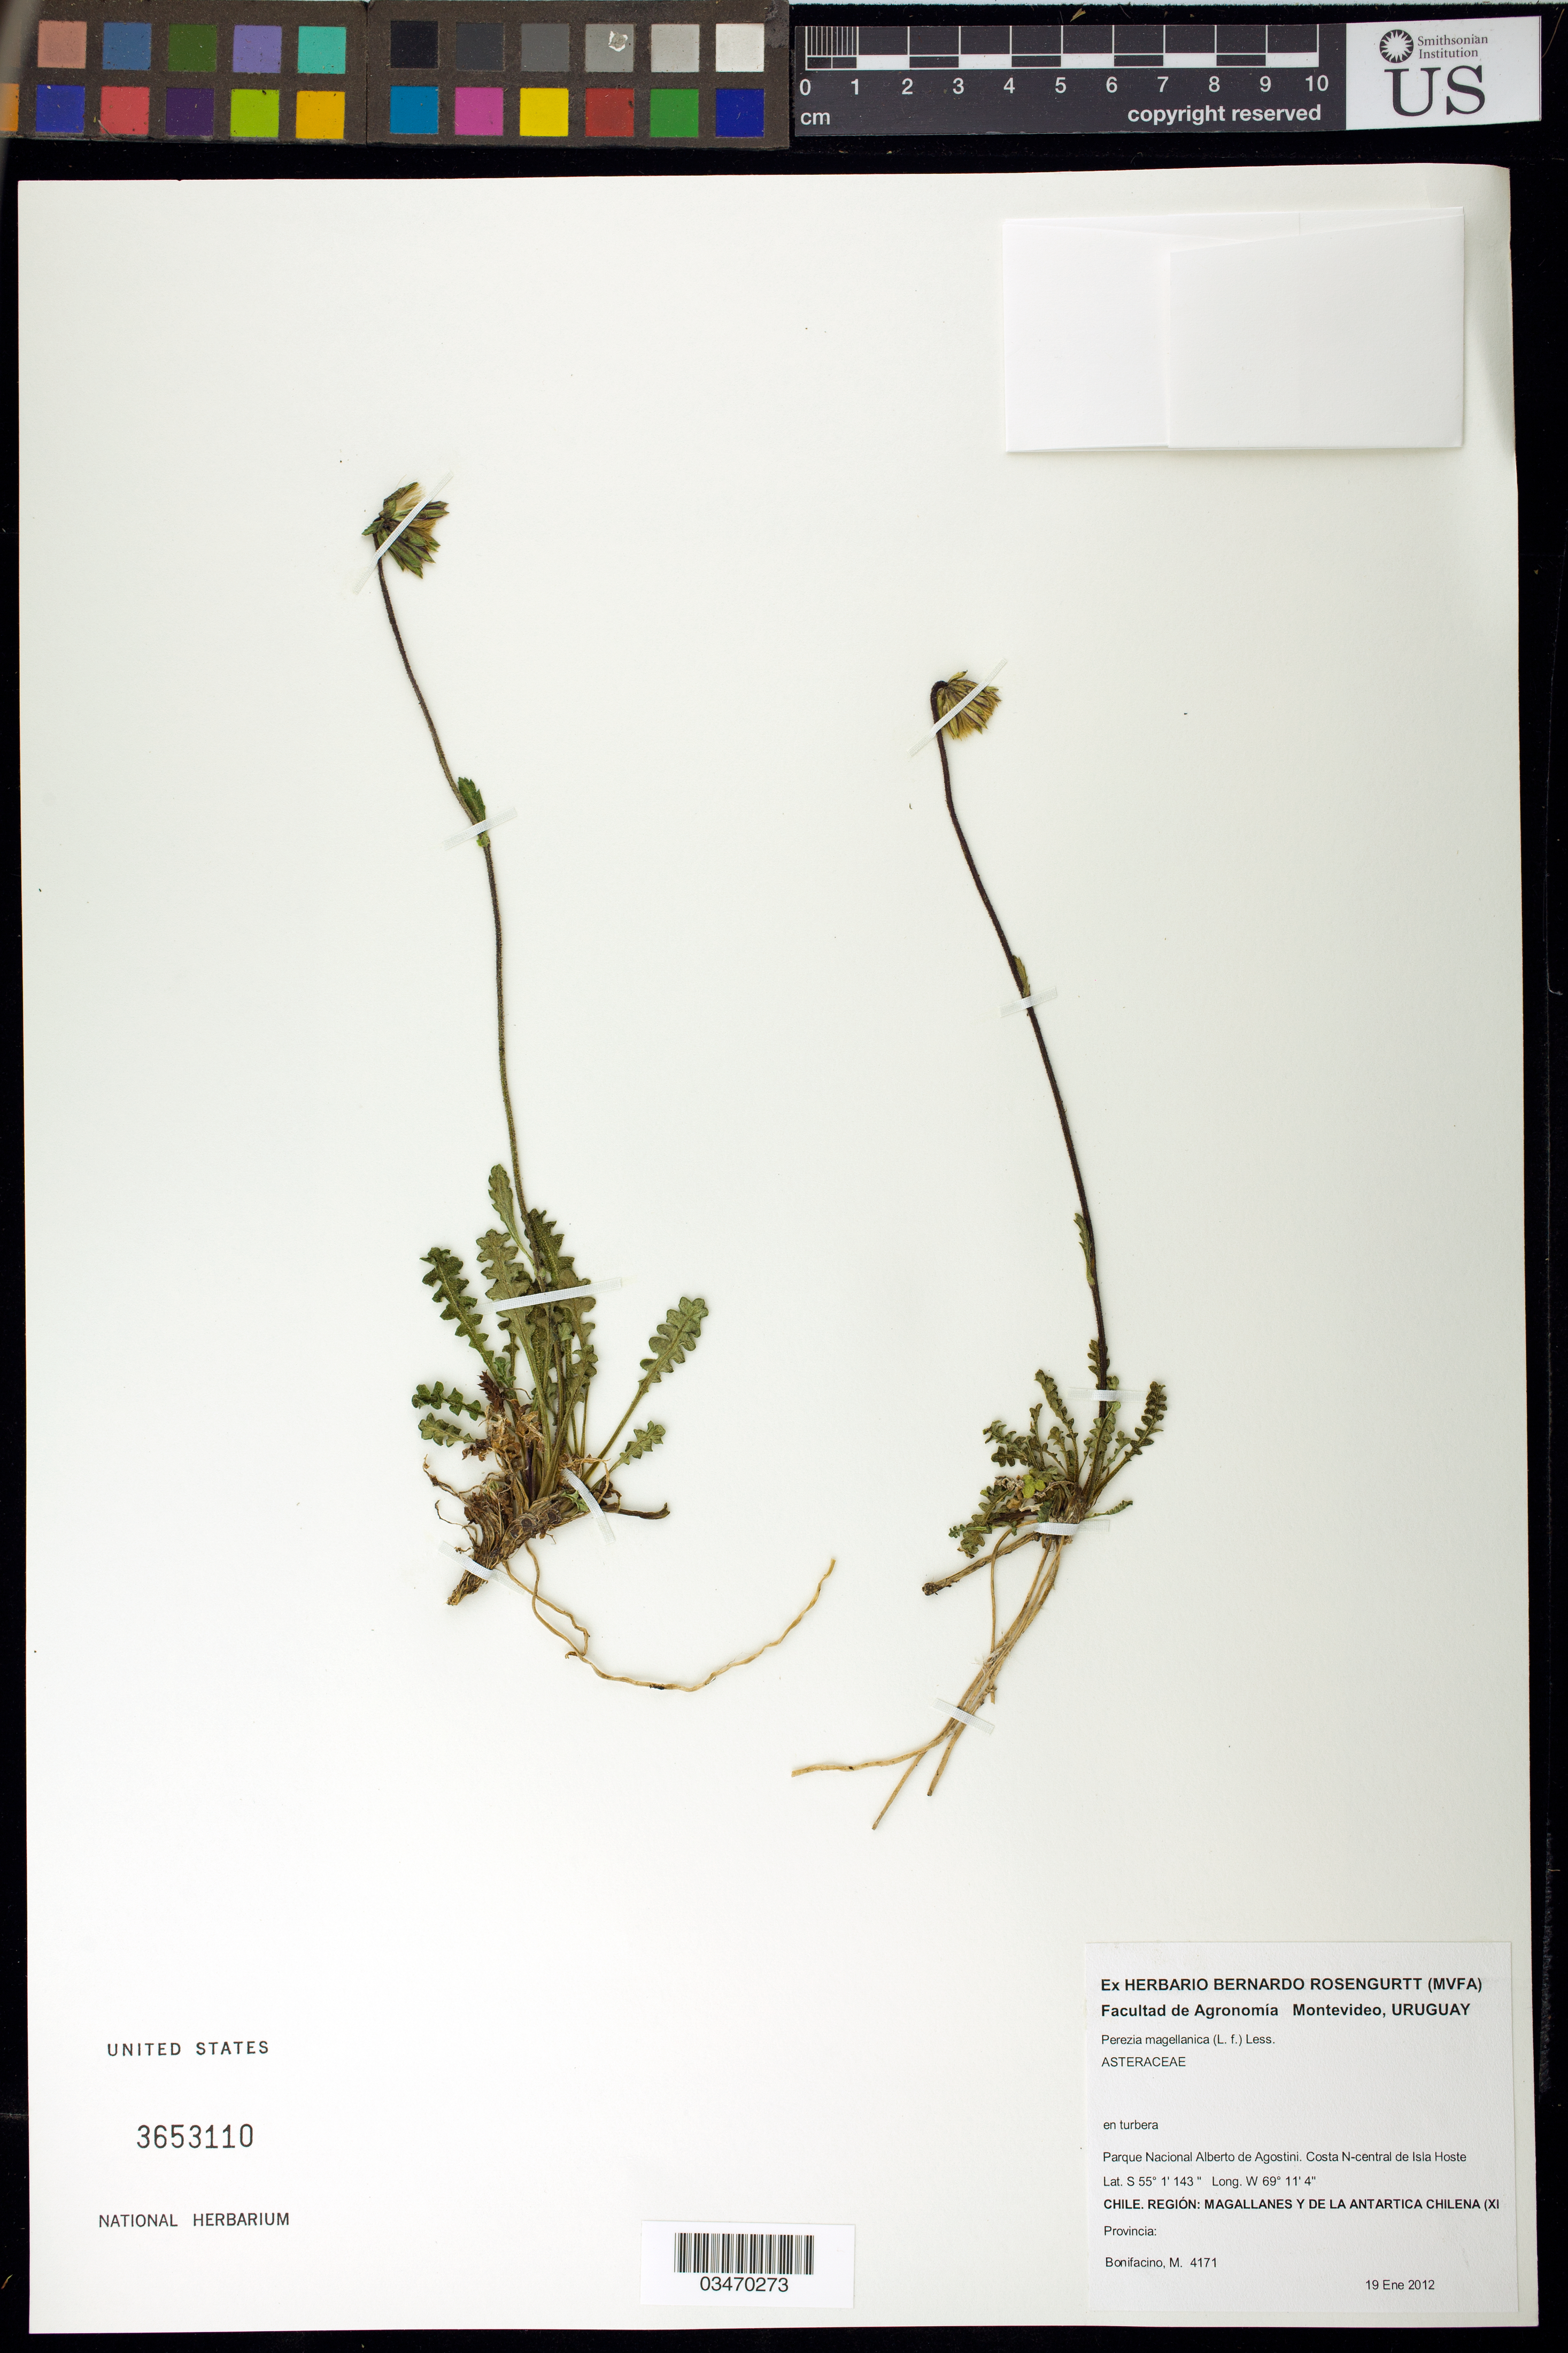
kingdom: Plantae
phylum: Tracheophyta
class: Magnoliopsida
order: Asterales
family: Asteraceae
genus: Perezia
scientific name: Perezia magellanica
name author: (L. f.) Less.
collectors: M. Bonifacino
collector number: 4171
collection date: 2012-01-19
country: Chile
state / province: Magallanes y de la Antártica Chilena (XII)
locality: Parque Nacional Alberto de Agostini, Costa N-central de Isla Hoste.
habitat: En turbera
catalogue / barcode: US 3653110